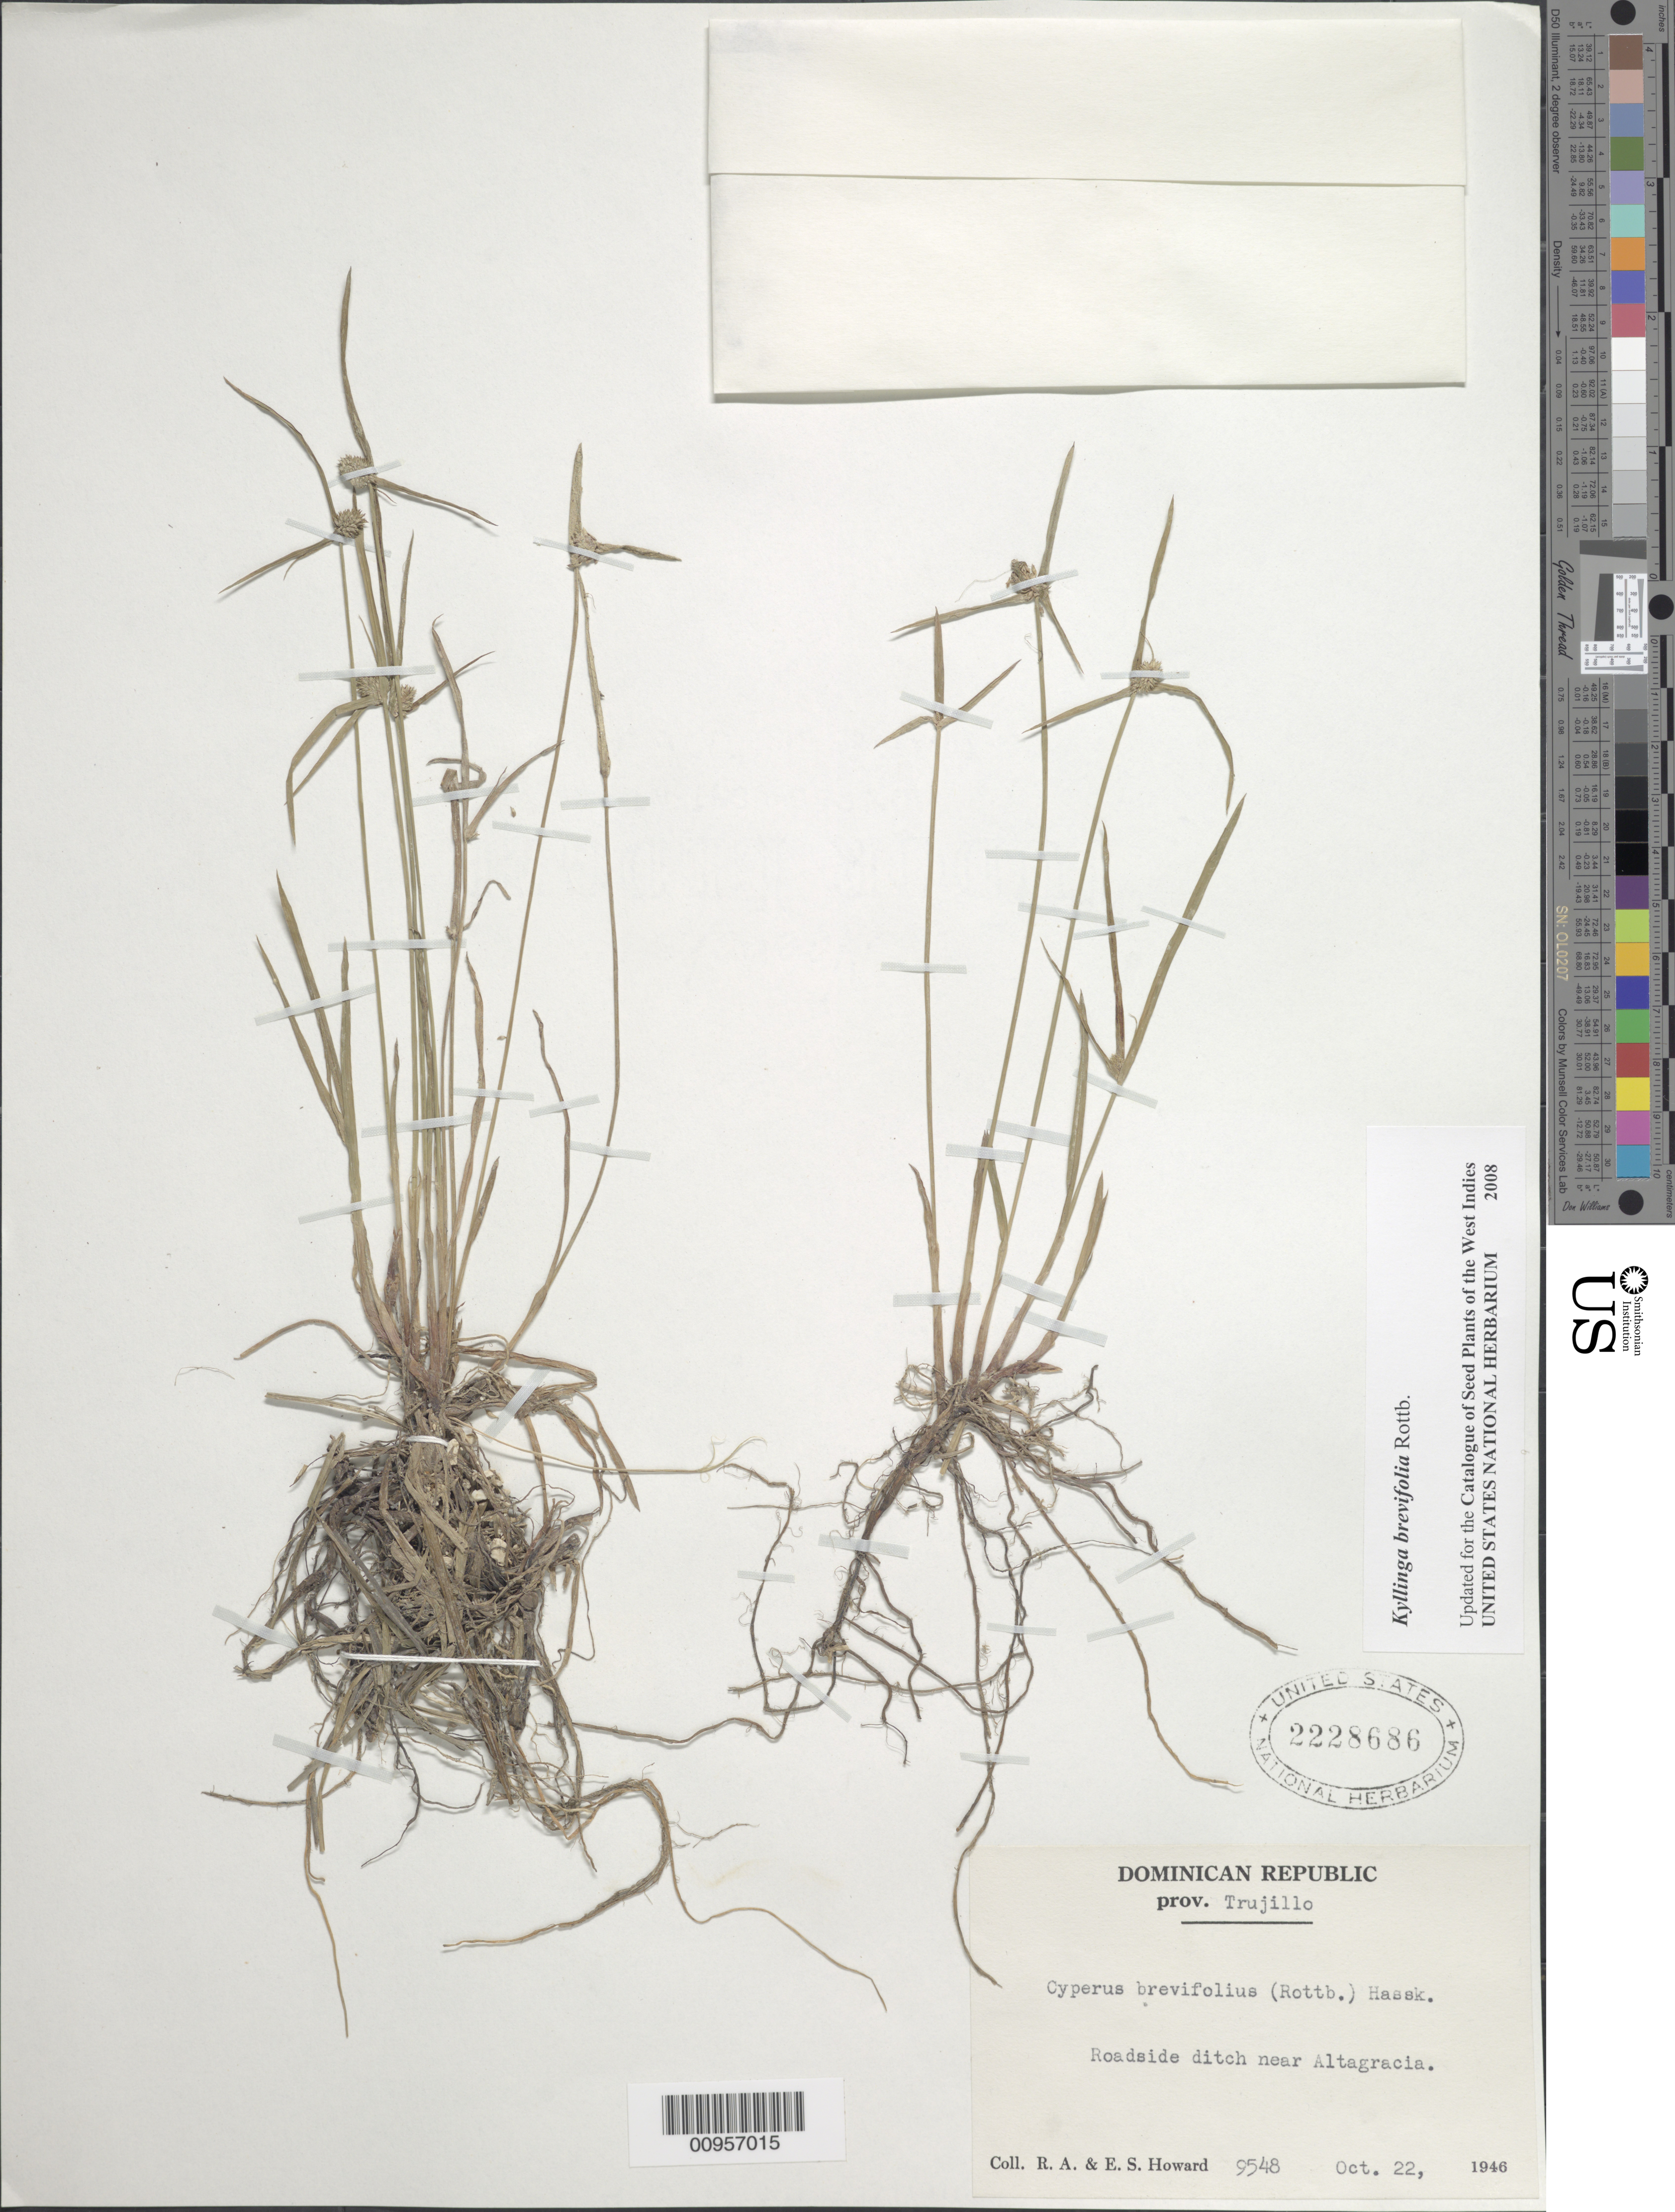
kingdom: Plantae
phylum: Tracheophyta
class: Liliopsida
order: Poales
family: Cyperaceae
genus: Cyperus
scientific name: Cyperus brevifolius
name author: (Rottb.) Hassk.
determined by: Strong, M. T., (US), Smithsonian Institution - National Museum of Natural History (UNITED STATES)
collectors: R. A. Howard & E. S. Howard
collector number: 9548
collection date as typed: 22 Oct 1946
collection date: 1946-10-22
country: Dominican Republic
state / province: Santo Domingo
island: Hispaniola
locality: Roadside ditch near Altagracia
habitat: Roadside ditch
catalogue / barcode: US 2228686